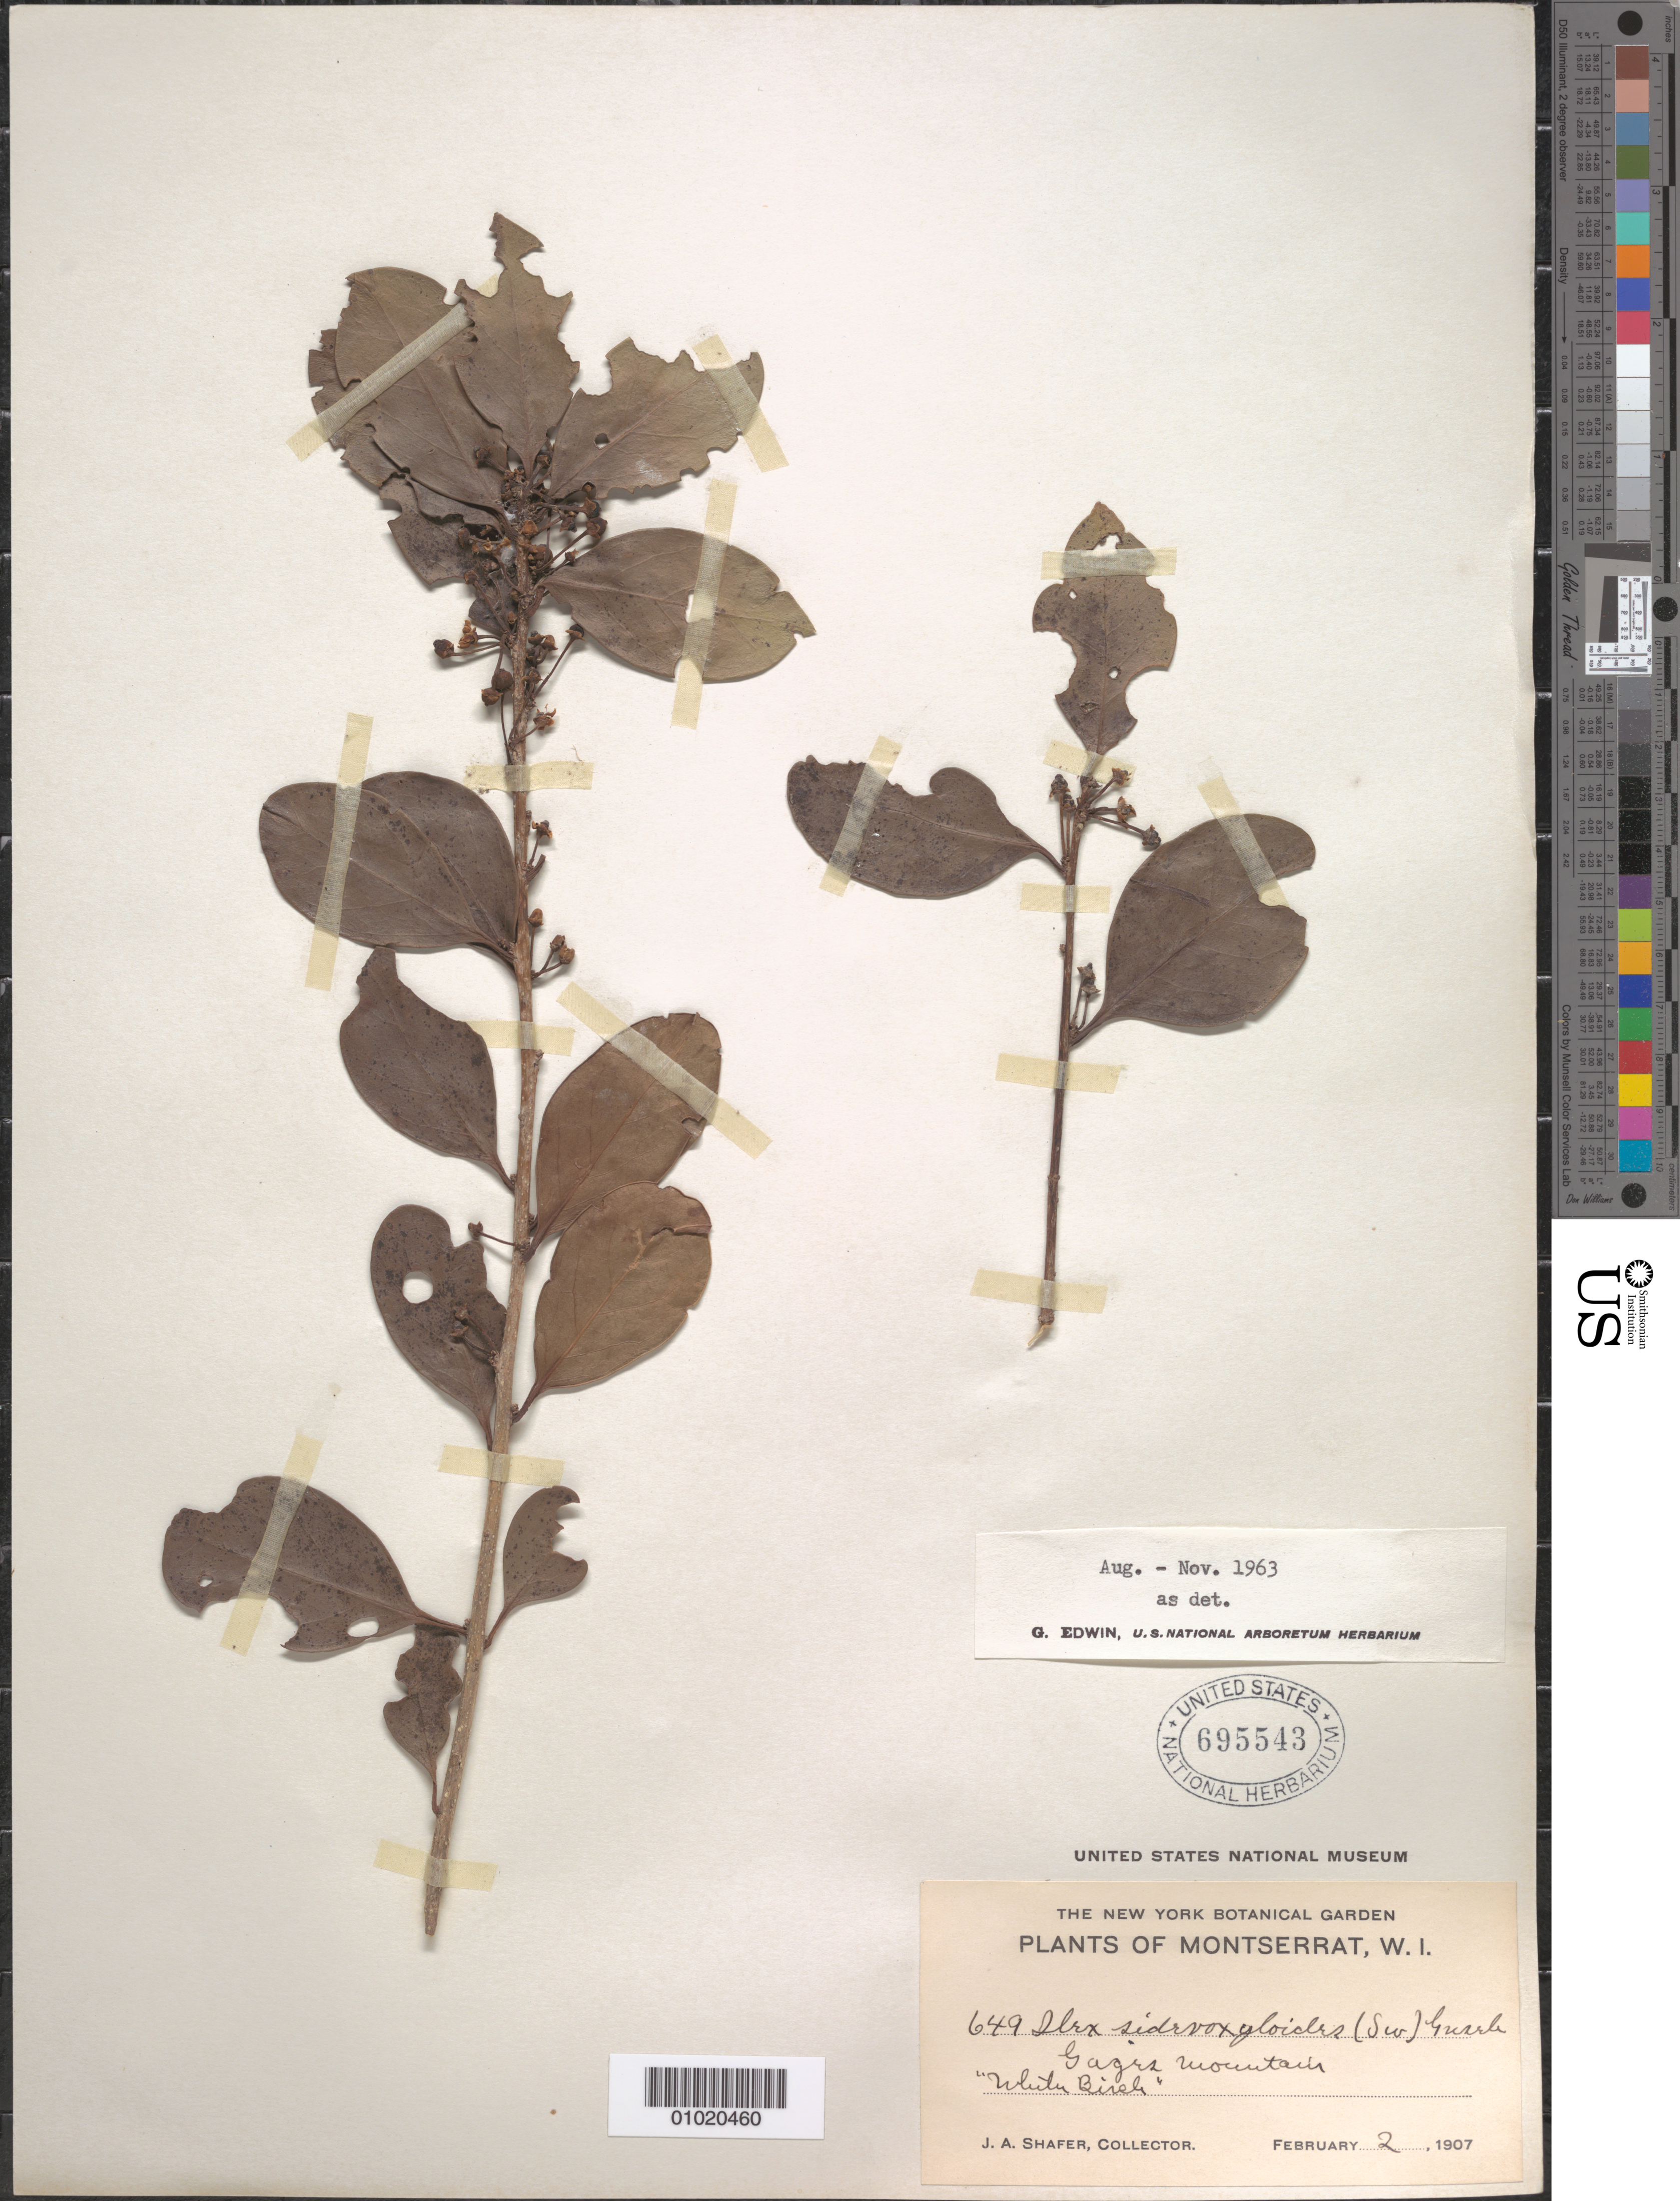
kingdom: Plantae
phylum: Tracheophyta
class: Magnoliopsida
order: Aquifoliales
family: Aquifoliaceae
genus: Ilex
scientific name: Ilex sideroxyloides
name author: (Sw.) Griseb.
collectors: J. A. Shafer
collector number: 649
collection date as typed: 02 Feb 1907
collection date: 1907-02-02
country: Montserrat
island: Montserrat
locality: Gagrs ? Mountain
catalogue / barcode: US 695543